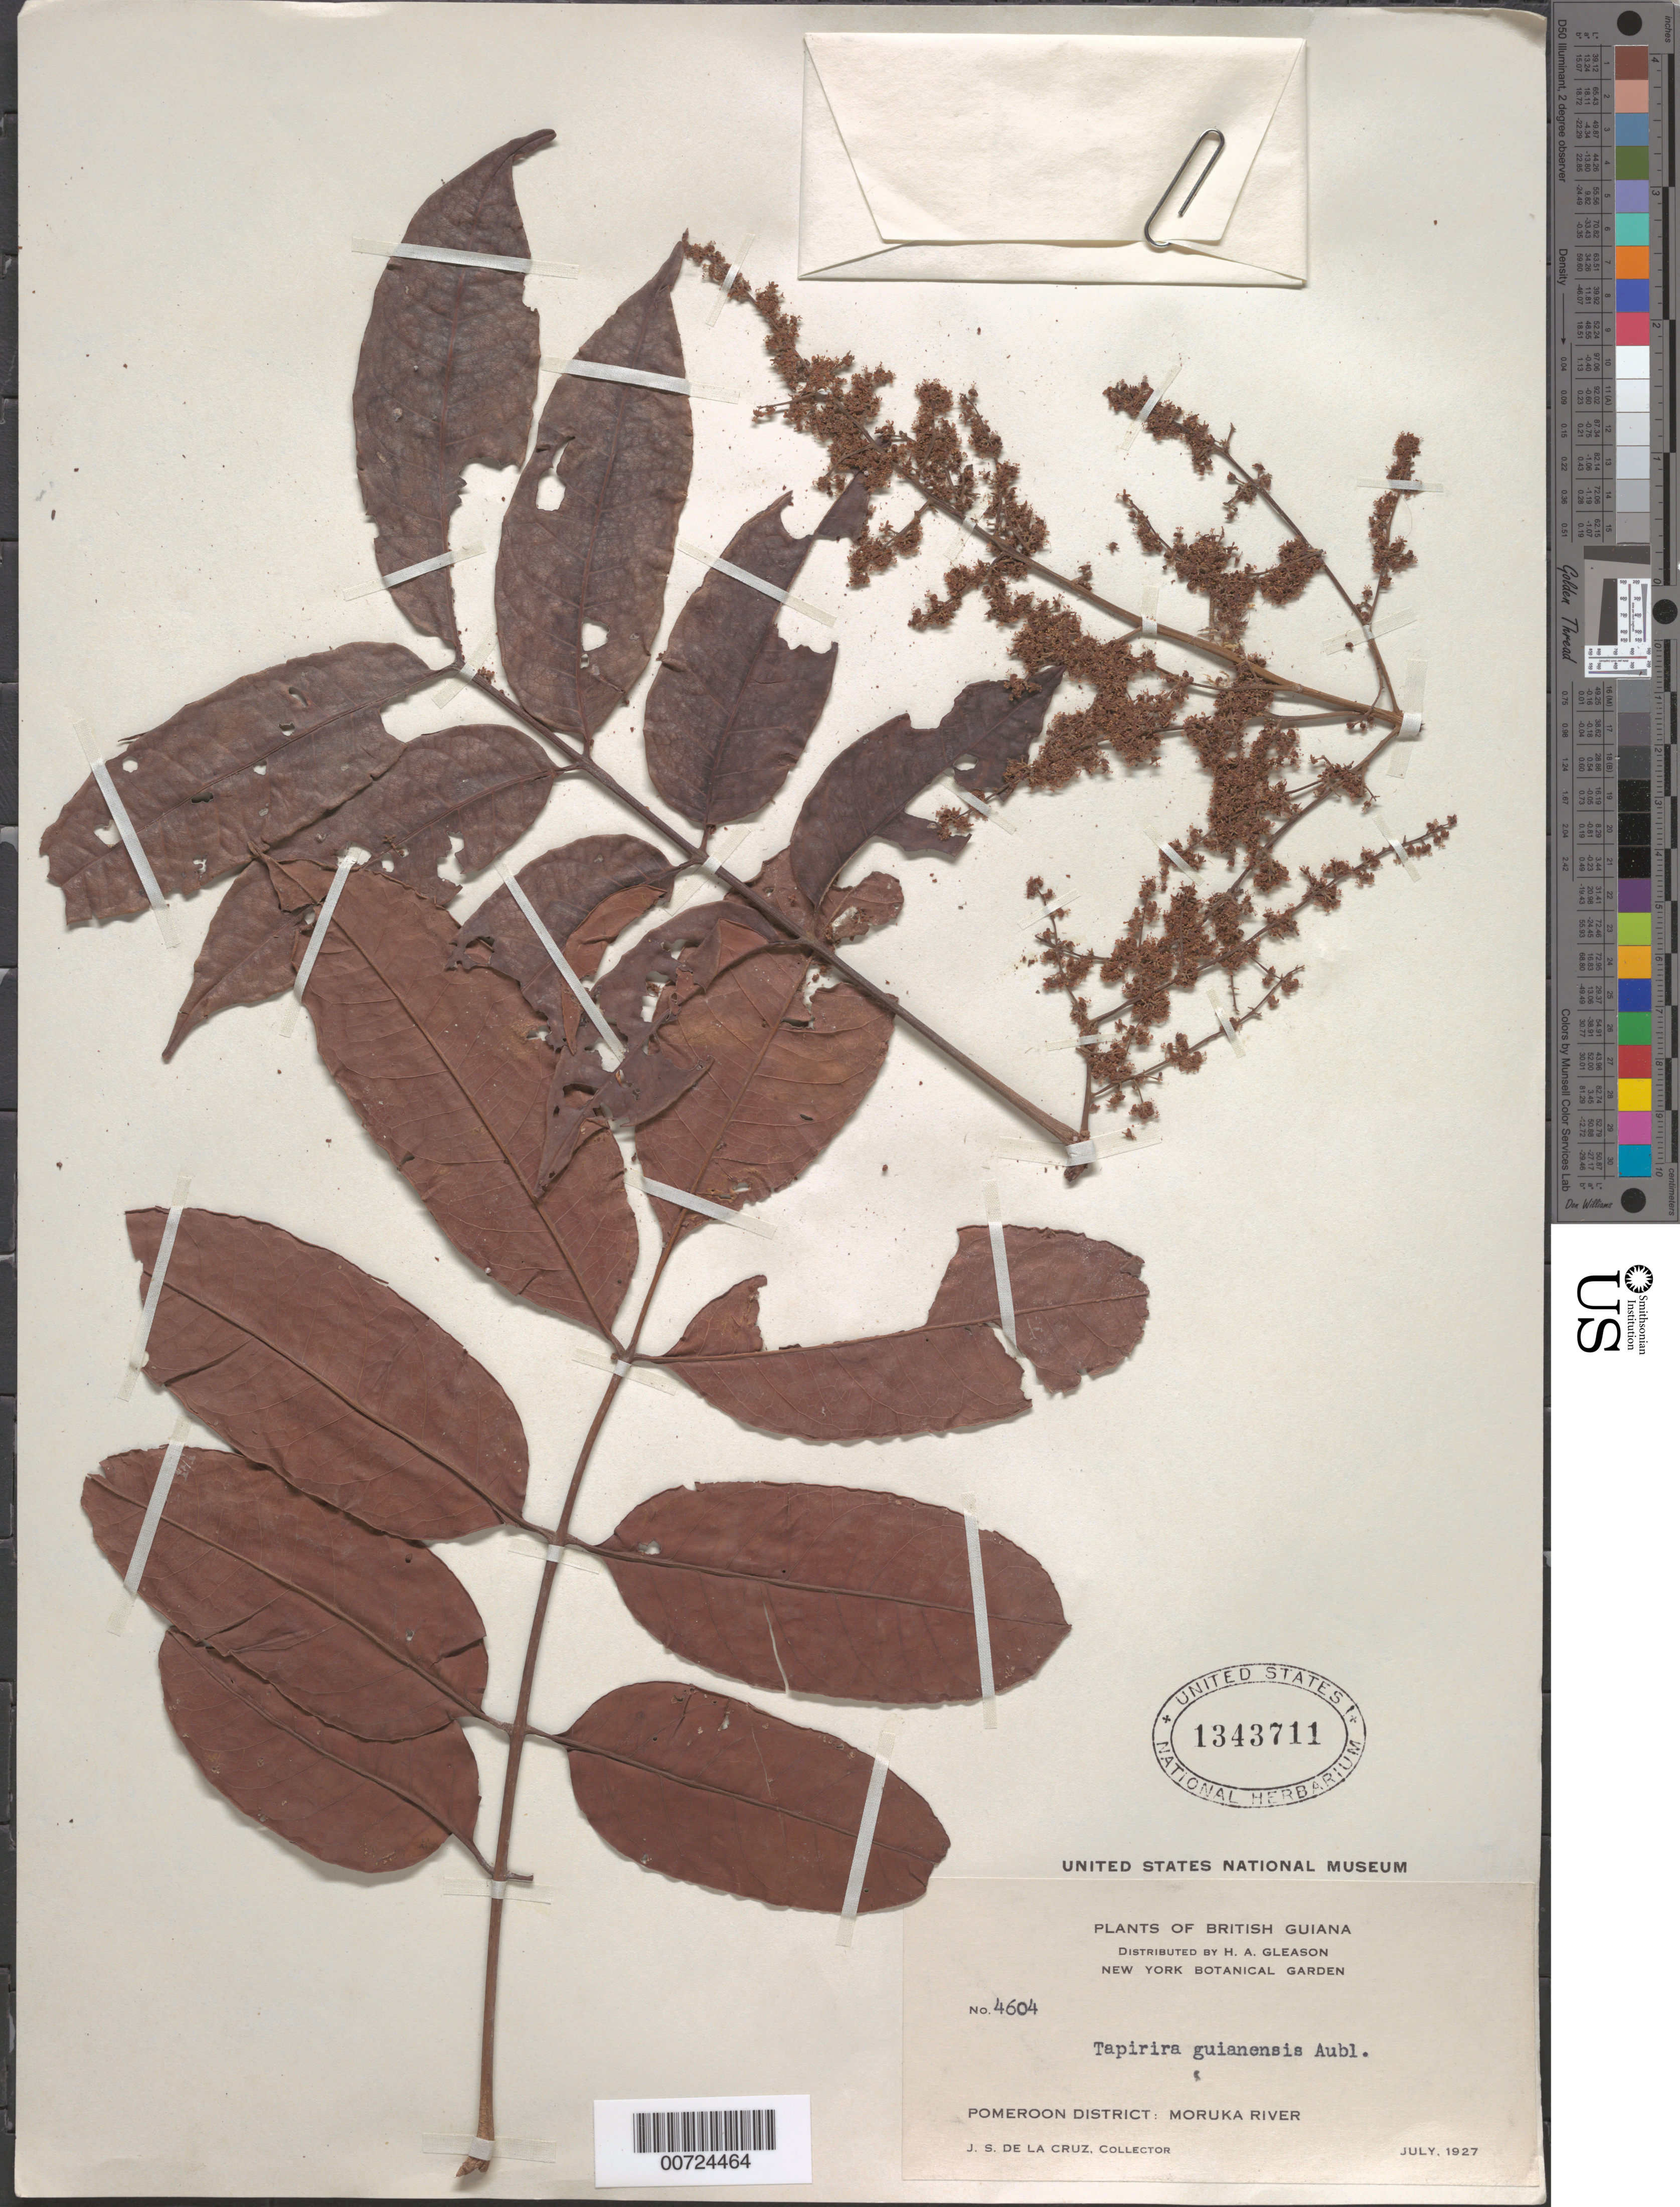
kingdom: Plantae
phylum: Tracheophyta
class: Magnoliopsida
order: Sapindales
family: Anacardiaceae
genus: Tapirira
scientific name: Tapirira guianensis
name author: Aubl.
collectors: J. S. de la Cruz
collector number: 4604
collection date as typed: Jul-27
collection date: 1927-07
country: Guyana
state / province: Barima-Waini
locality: Moruka R., Pomeroon Dist.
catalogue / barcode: US 1343711